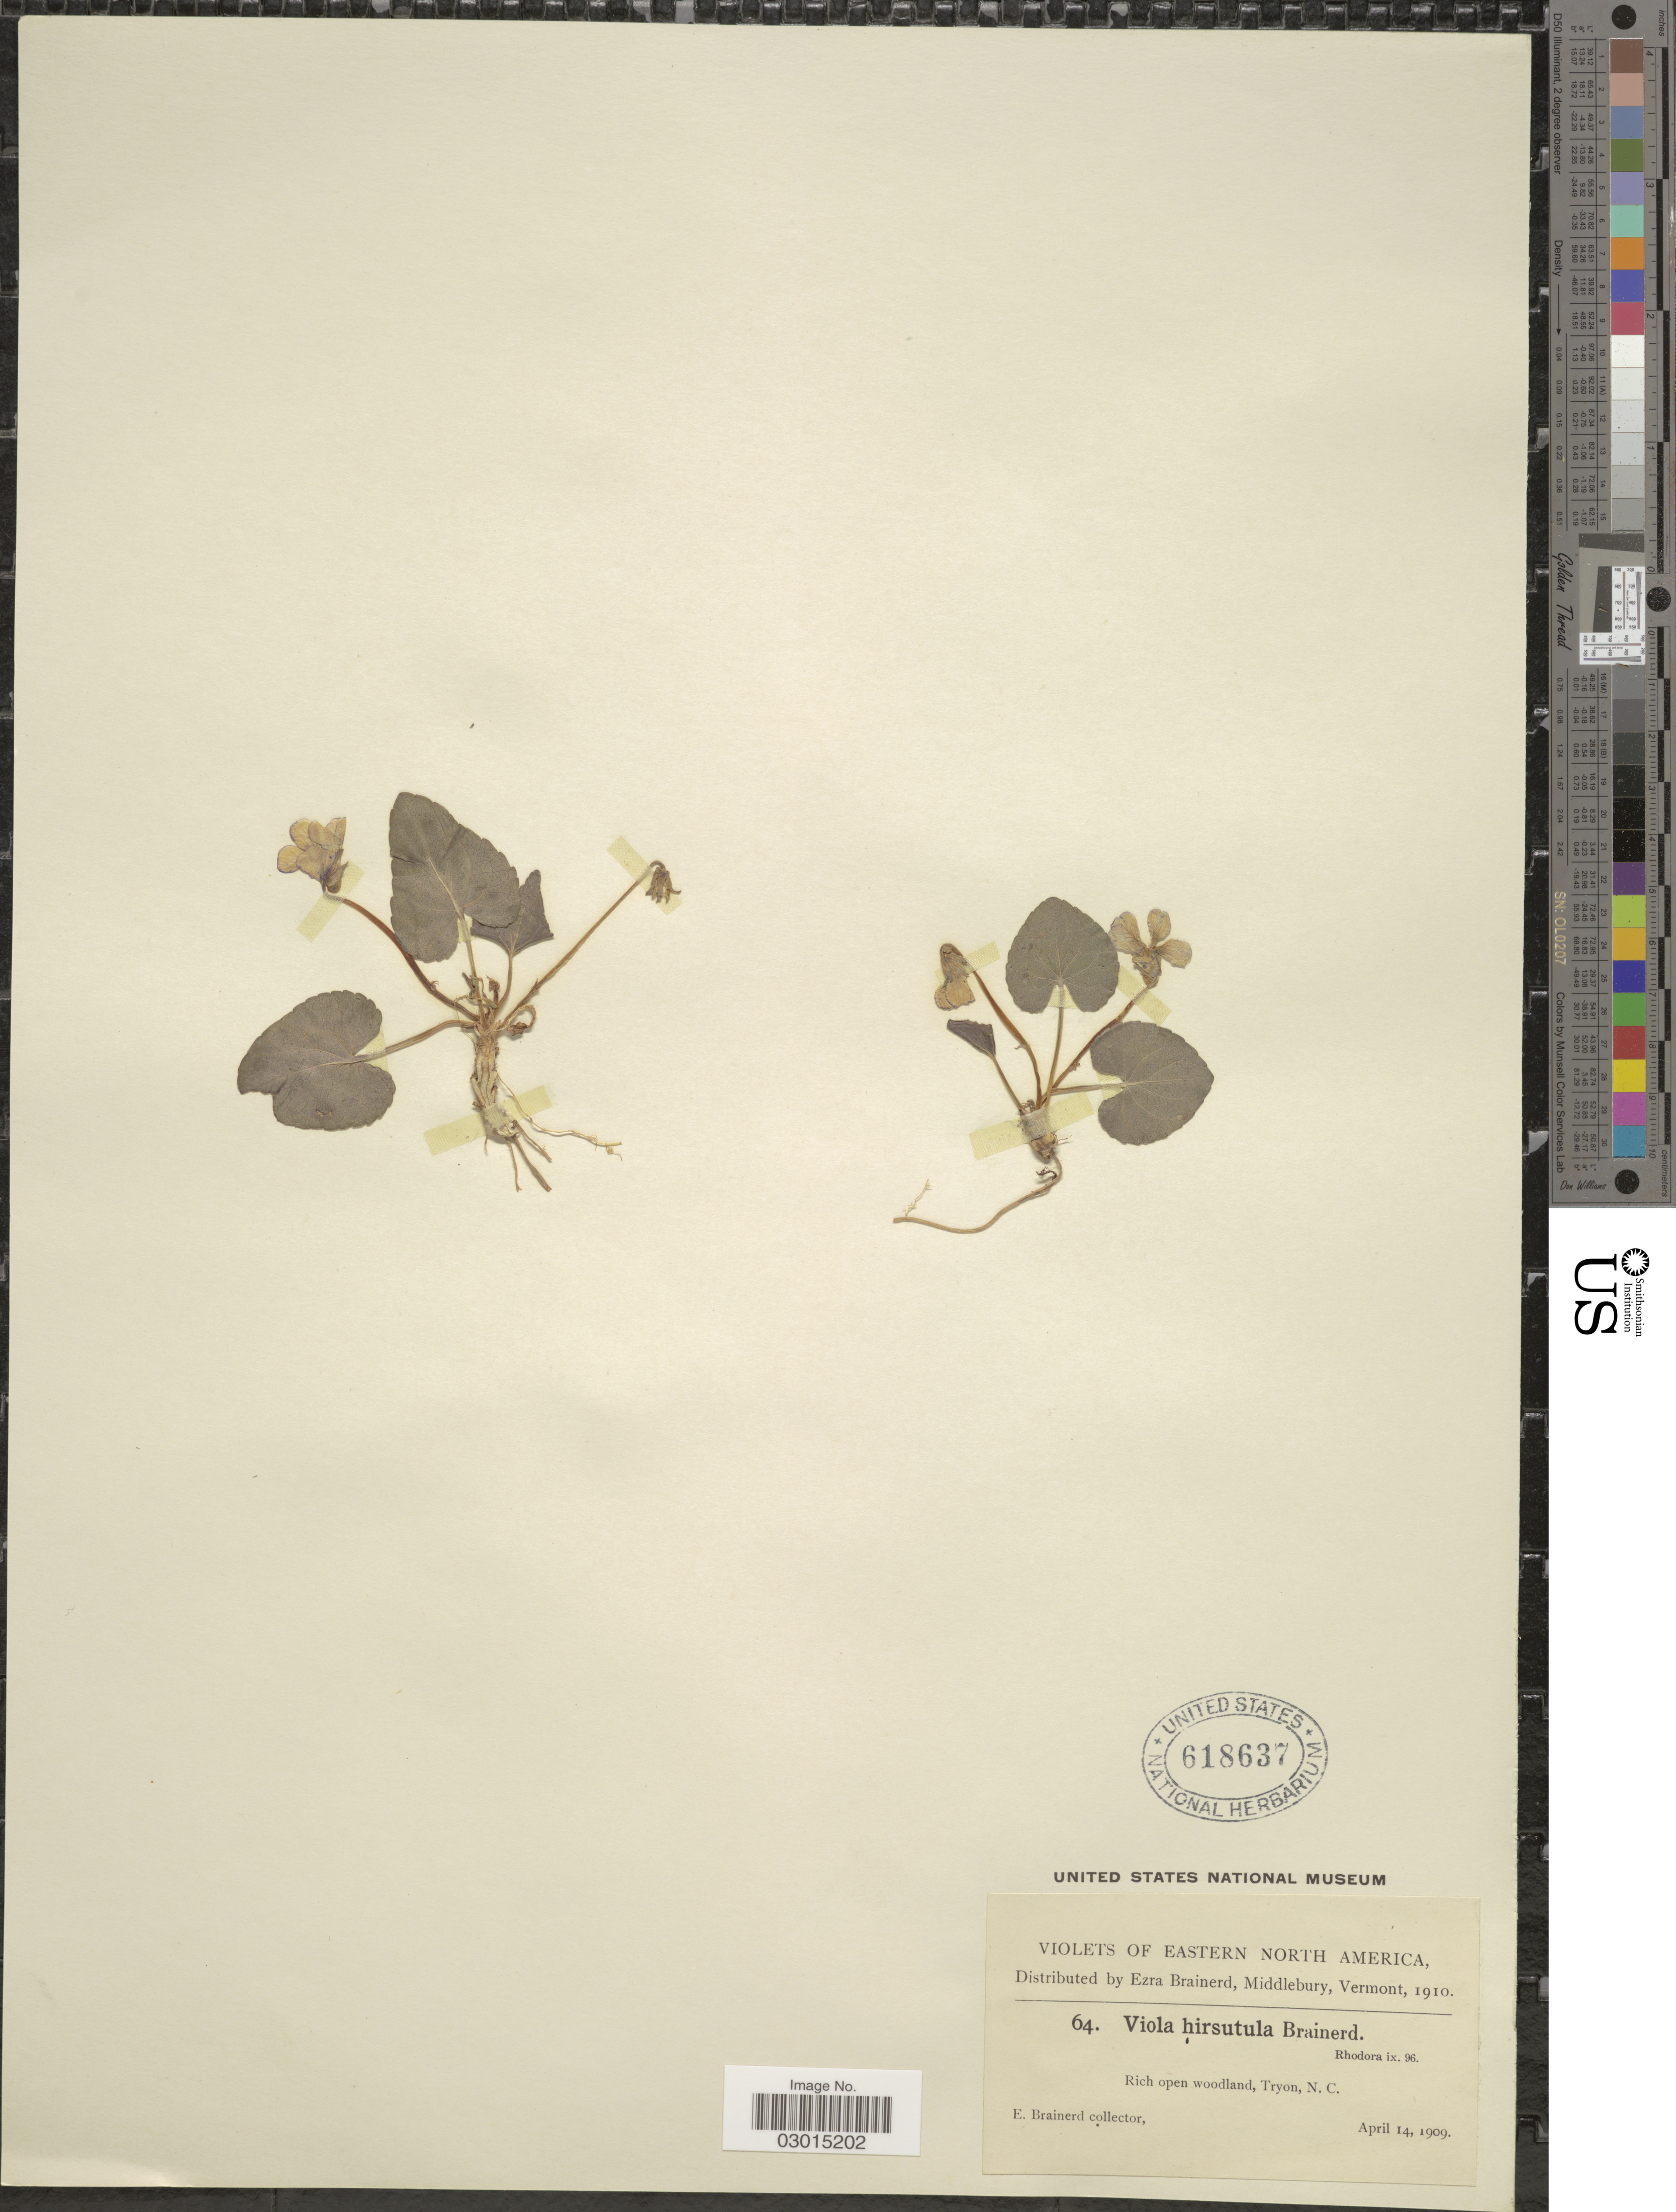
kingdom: Plantae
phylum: Tracheophyta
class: Magnoliopsida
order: Malpighiales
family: Violaceae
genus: Viola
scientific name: Viola hirsutula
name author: Brainerd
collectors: E. Brainerd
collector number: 64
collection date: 1909-04-14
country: United States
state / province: North Carolina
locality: Eastern North America. Rich open woodland, Tryon, N.C.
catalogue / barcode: US 618637